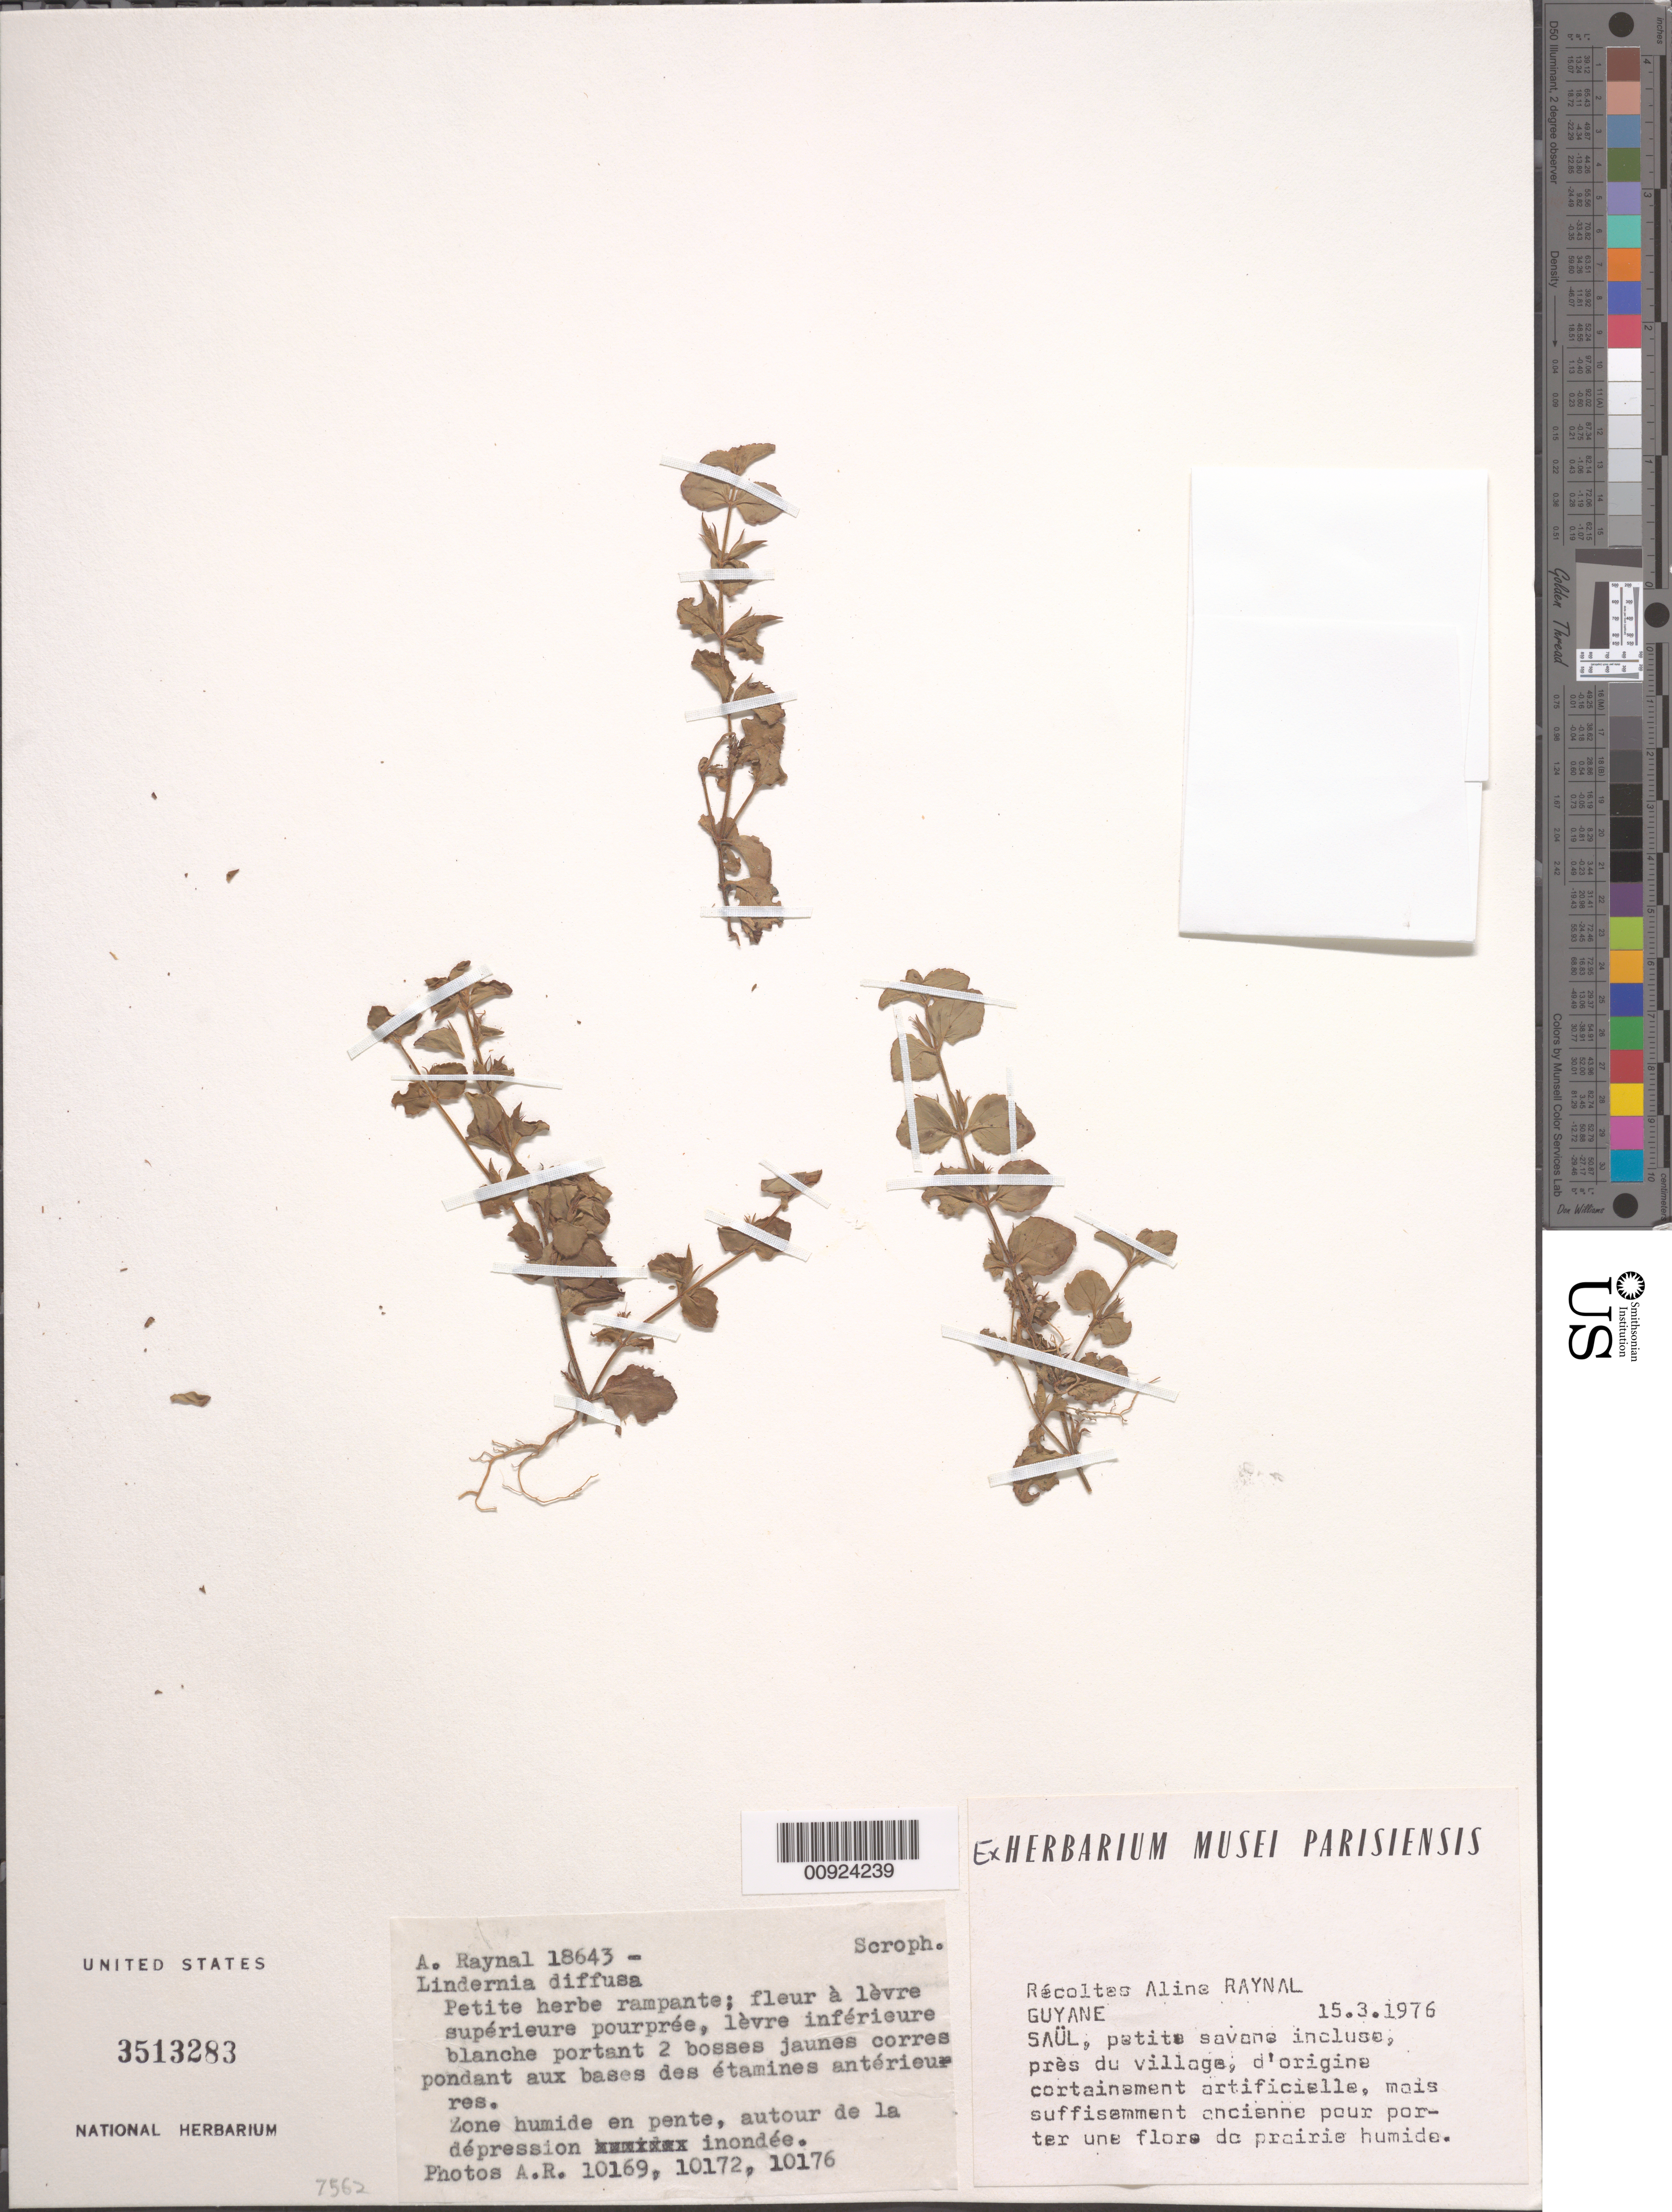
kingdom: Plantae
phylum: Tracheophyta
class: Magnoliopsida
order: Lamiales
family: Linderniaceae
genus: Lindernia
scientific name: Lindernia diffusa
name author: (L.) Wettst.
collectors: A. M. Raynal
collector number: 18643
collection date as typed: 15-Mar-76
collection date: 1976-03-15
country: French Guiana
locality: Saül, pres du village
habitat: Petite savane incluse; zone humide en pente, autour de la depression inondee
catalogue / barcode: US 3513283